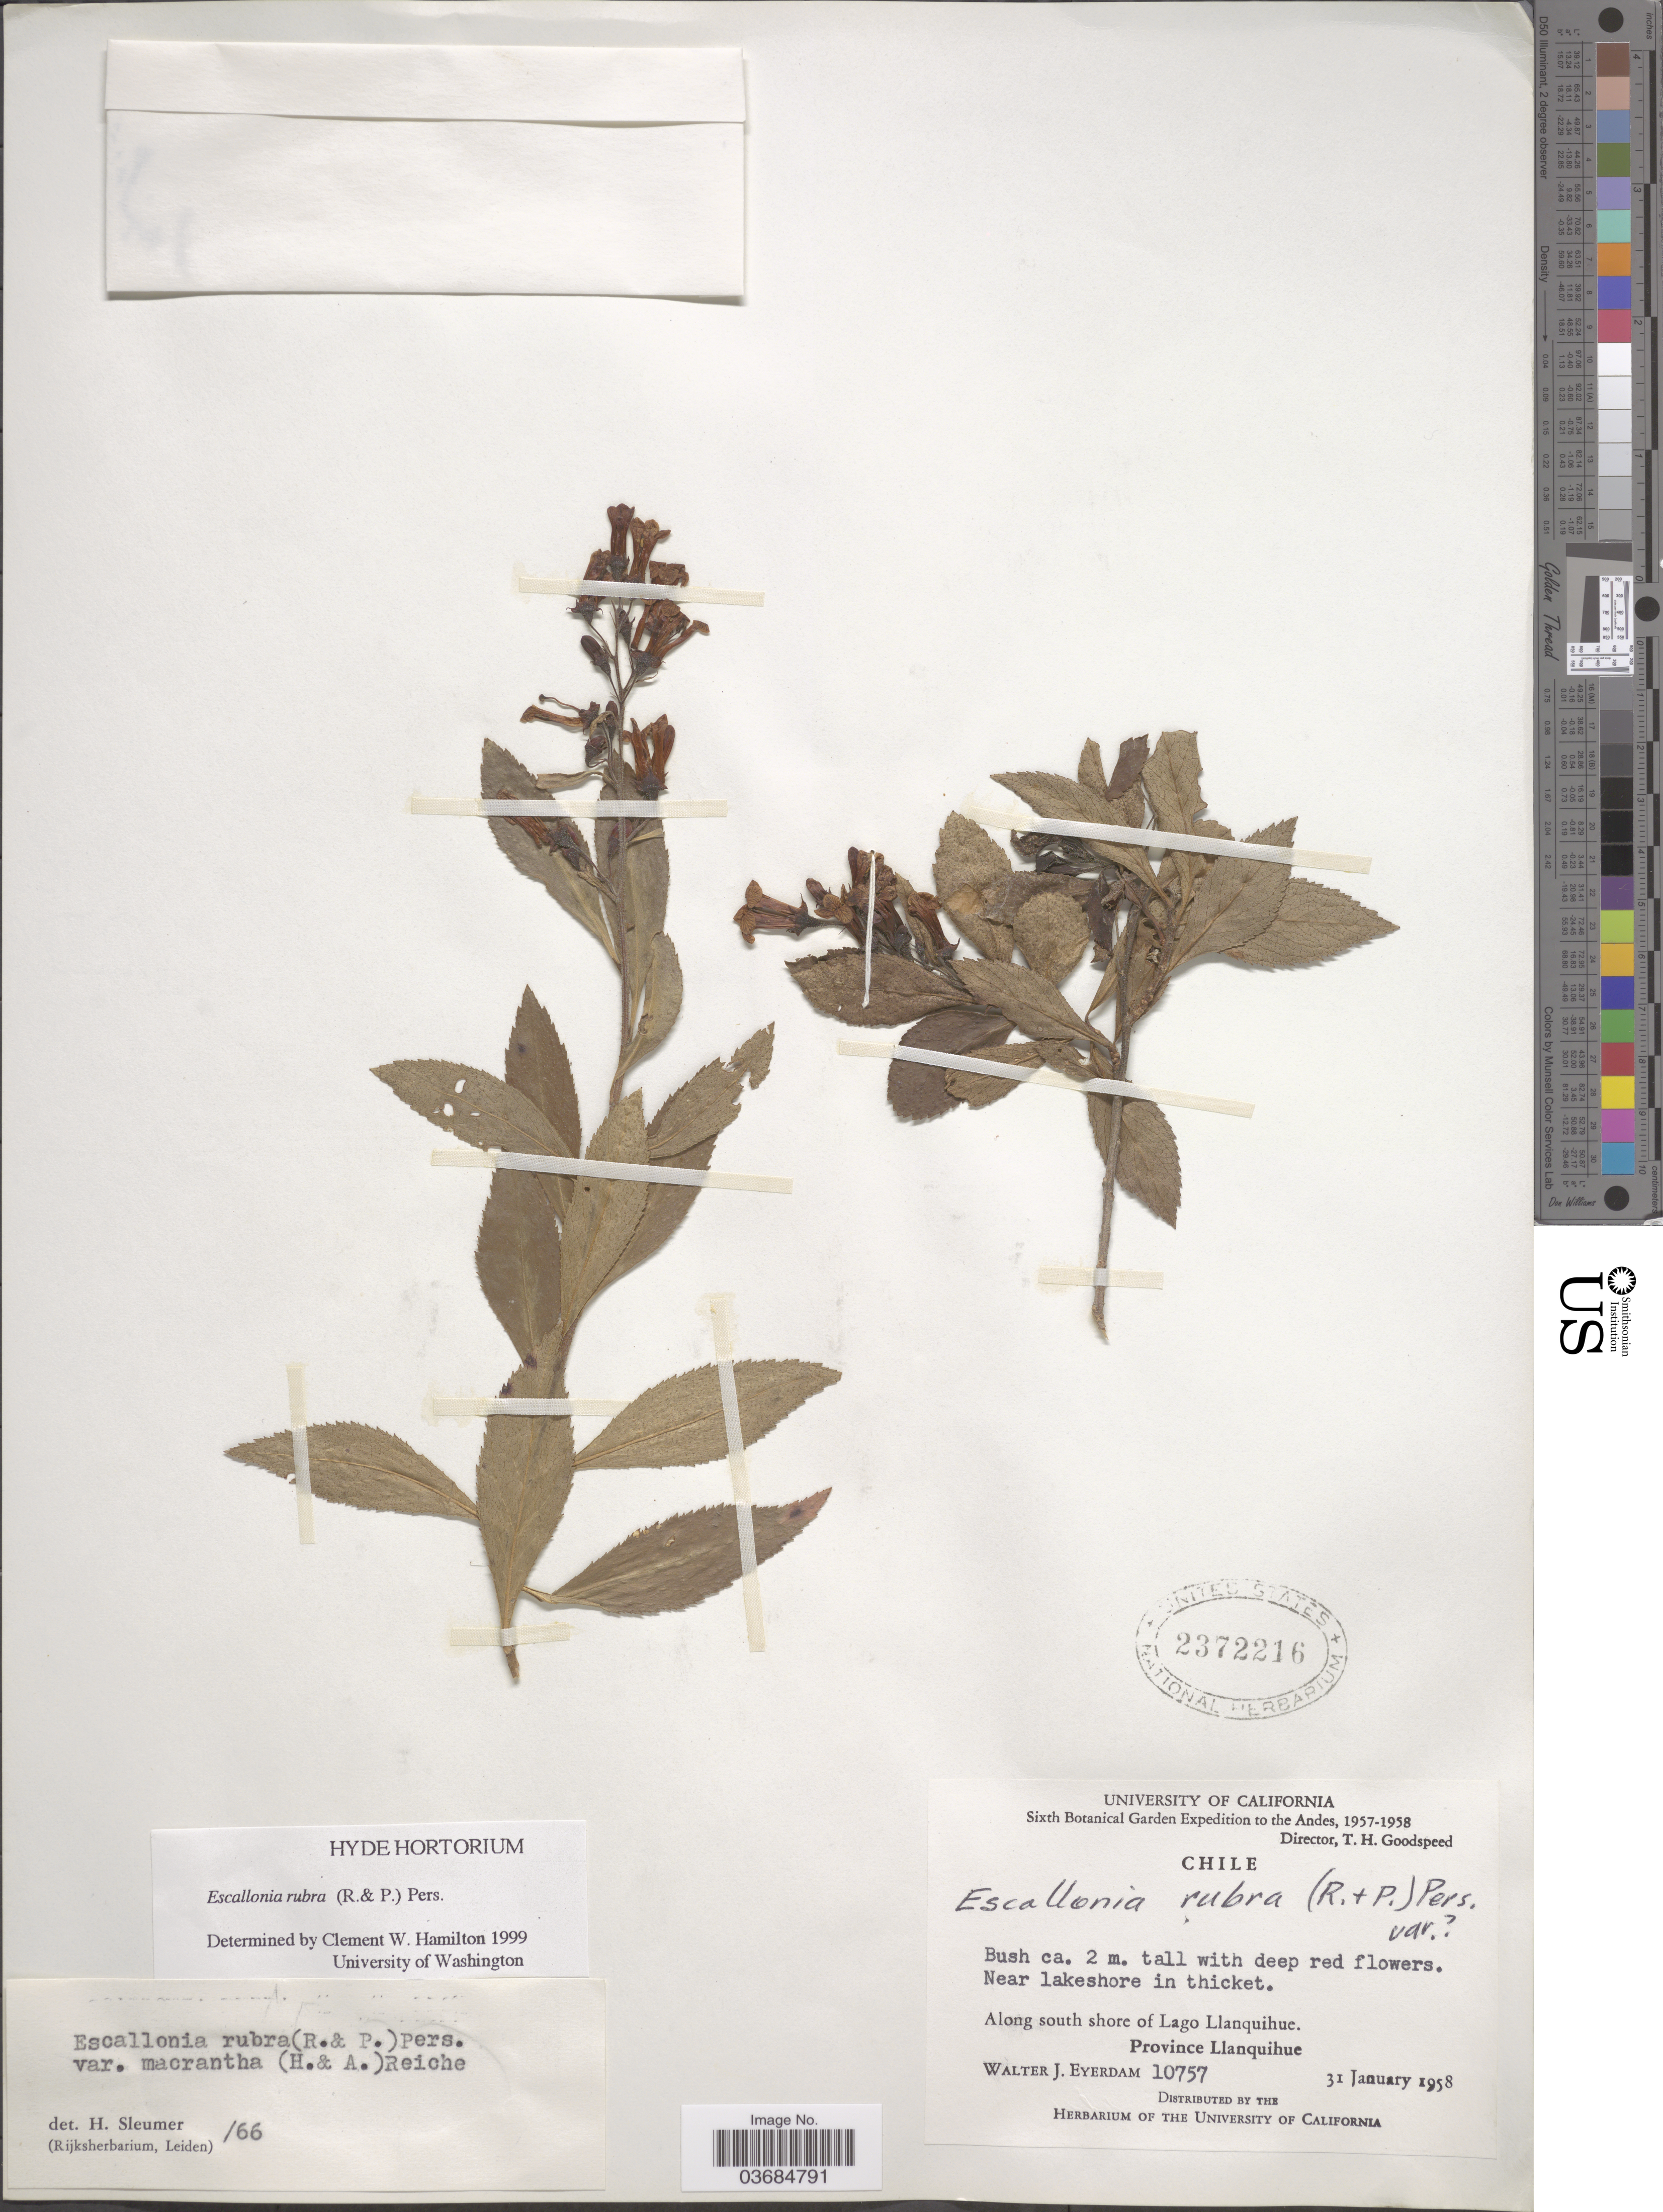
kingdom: Plantae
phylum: Tracheophyta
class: Magnoliopsida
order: Escalloniales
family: Escalloniaceae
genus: Escallonia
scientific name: Escallonia rubra var. rubra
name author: (Ruiz & Pav.) Pers.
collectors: W. J. Eyerdam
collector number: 10757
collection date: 1958-01-31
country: Chile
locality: Sixth Botanical Garden Expedition to the Andes, 1957-1958. Near lakeshore in thicket. Along south shore of Lago Llanquihue. Province Llanquihue.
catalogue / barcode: US 2372216